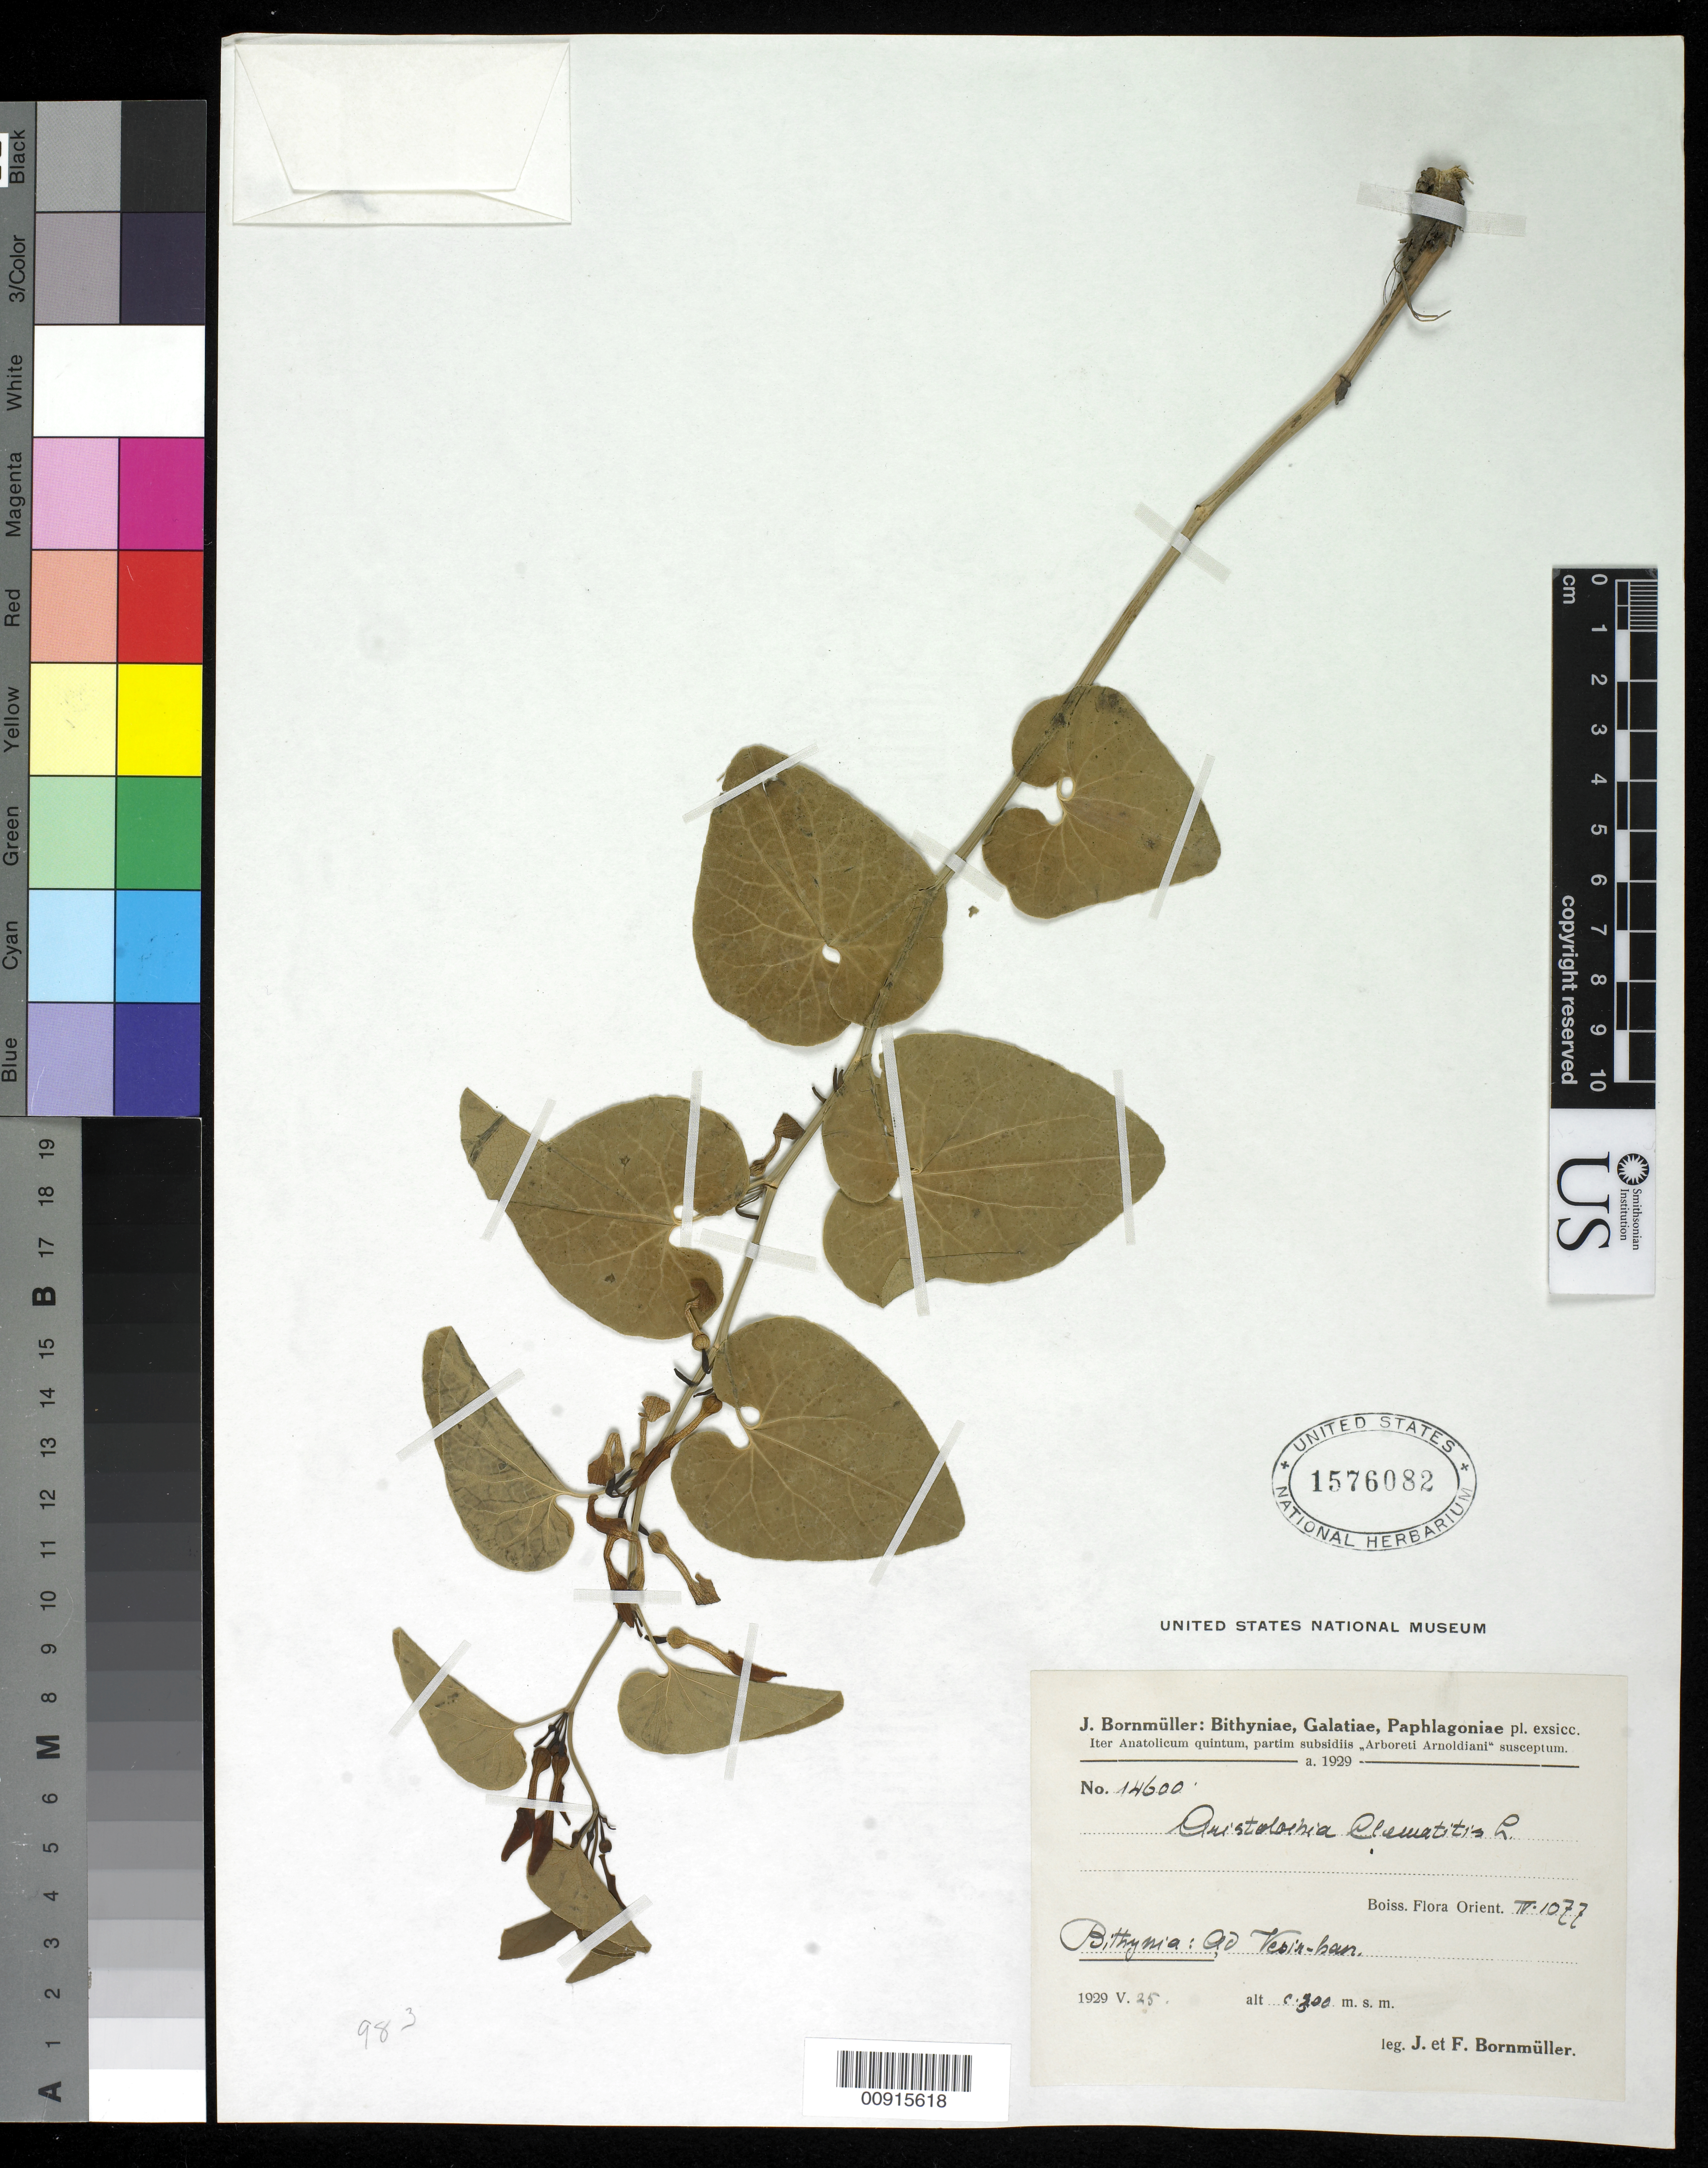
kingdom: Plantae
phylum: Tracheophyta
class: Magnoliopsida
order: Piperales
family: Aristolochiaceae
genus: Aristolochia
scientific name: Aristolochia clematitis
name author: L.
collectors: J. Bornmüller & F. Bornmüller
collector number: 14600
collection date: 1929-05-25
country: Turkey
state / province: Bithynia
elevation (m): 300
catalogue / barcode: US 1576082